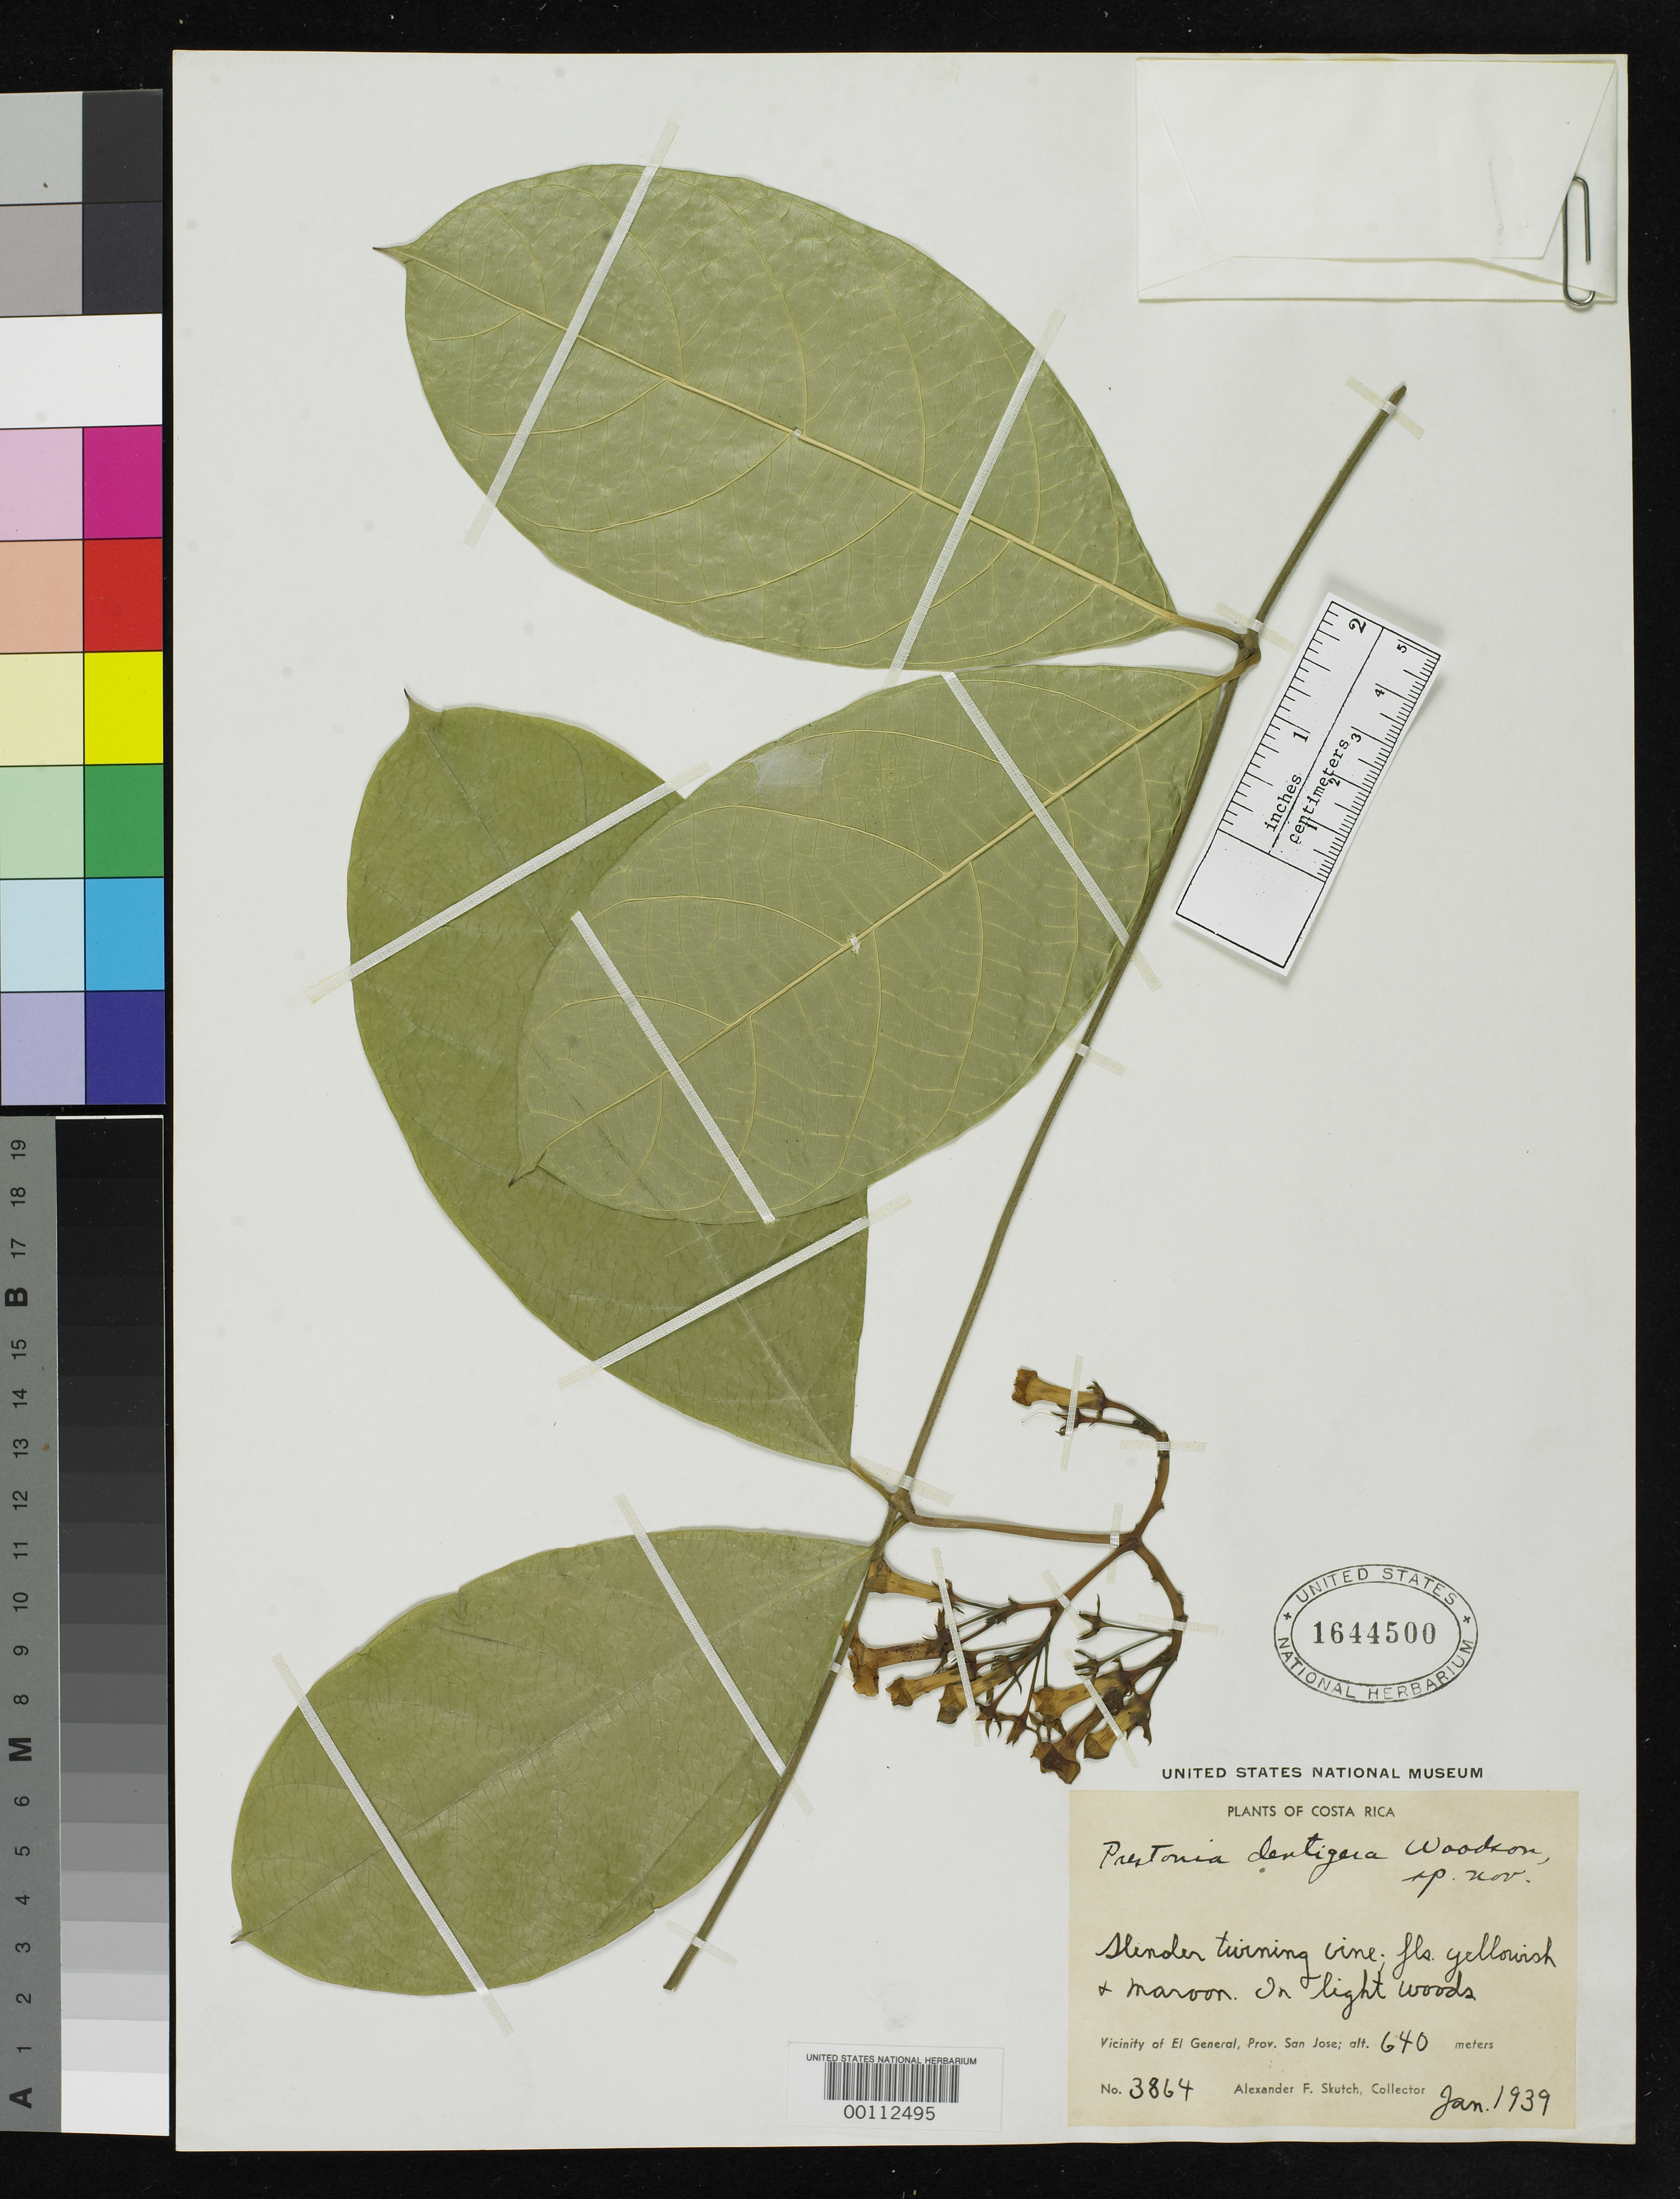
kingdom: Plantae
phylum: Tracheophyta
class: Magnoliopsida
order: Gentianales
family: Apocynaceae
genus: Prestonia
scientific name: Prestonia dentigera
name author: Woodson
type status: Holotype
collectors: A. F. Skutch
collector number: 3864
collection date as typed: Jan 1939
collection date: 1939-01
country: Costa Rica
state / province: San José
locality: Vicinity of El General.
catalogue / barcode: US 1644500